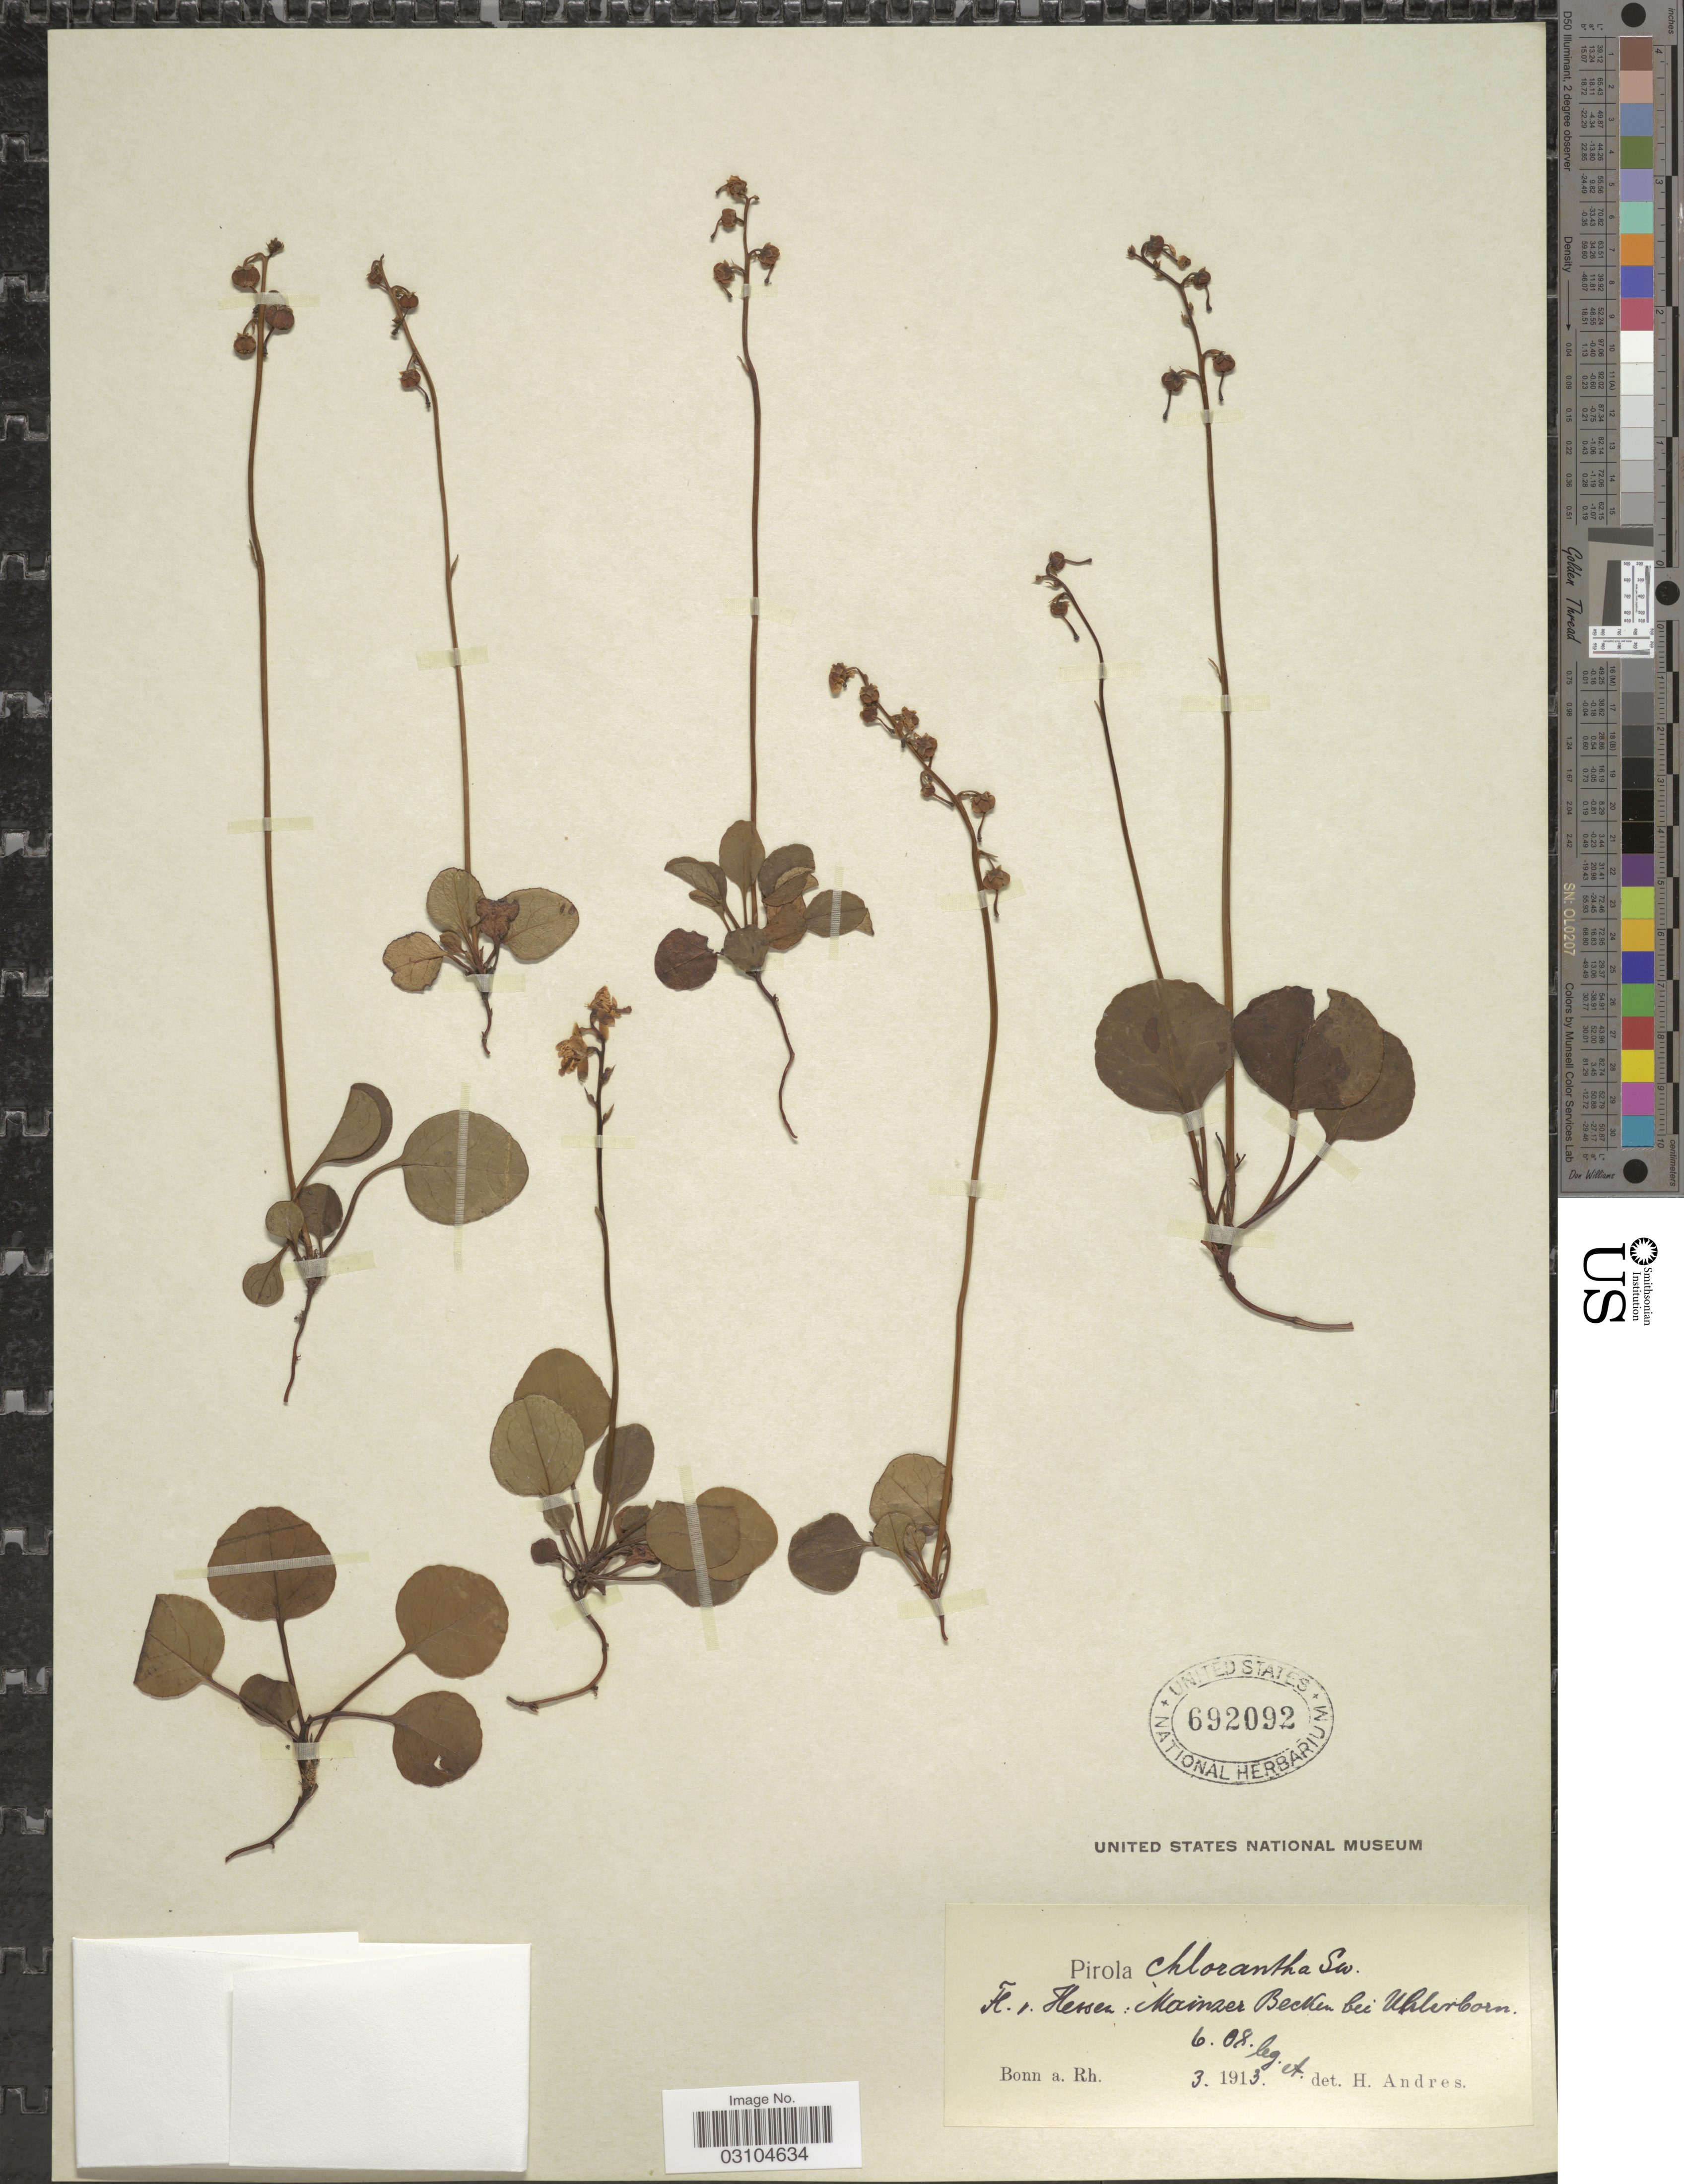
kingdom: Plantae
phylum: Tracheophyta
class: Magnoliopsida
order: Ericales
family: Ericaceae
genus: Pyrola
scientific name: Pyrola chlorantha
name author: Schweigg.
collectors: H. Andres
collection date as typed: Transcribed d/m/y: /6/8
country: Germany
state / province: Rhineland-Palatinate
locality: Mainzer Becken bei Uhlerborn.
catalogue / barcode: US 692092